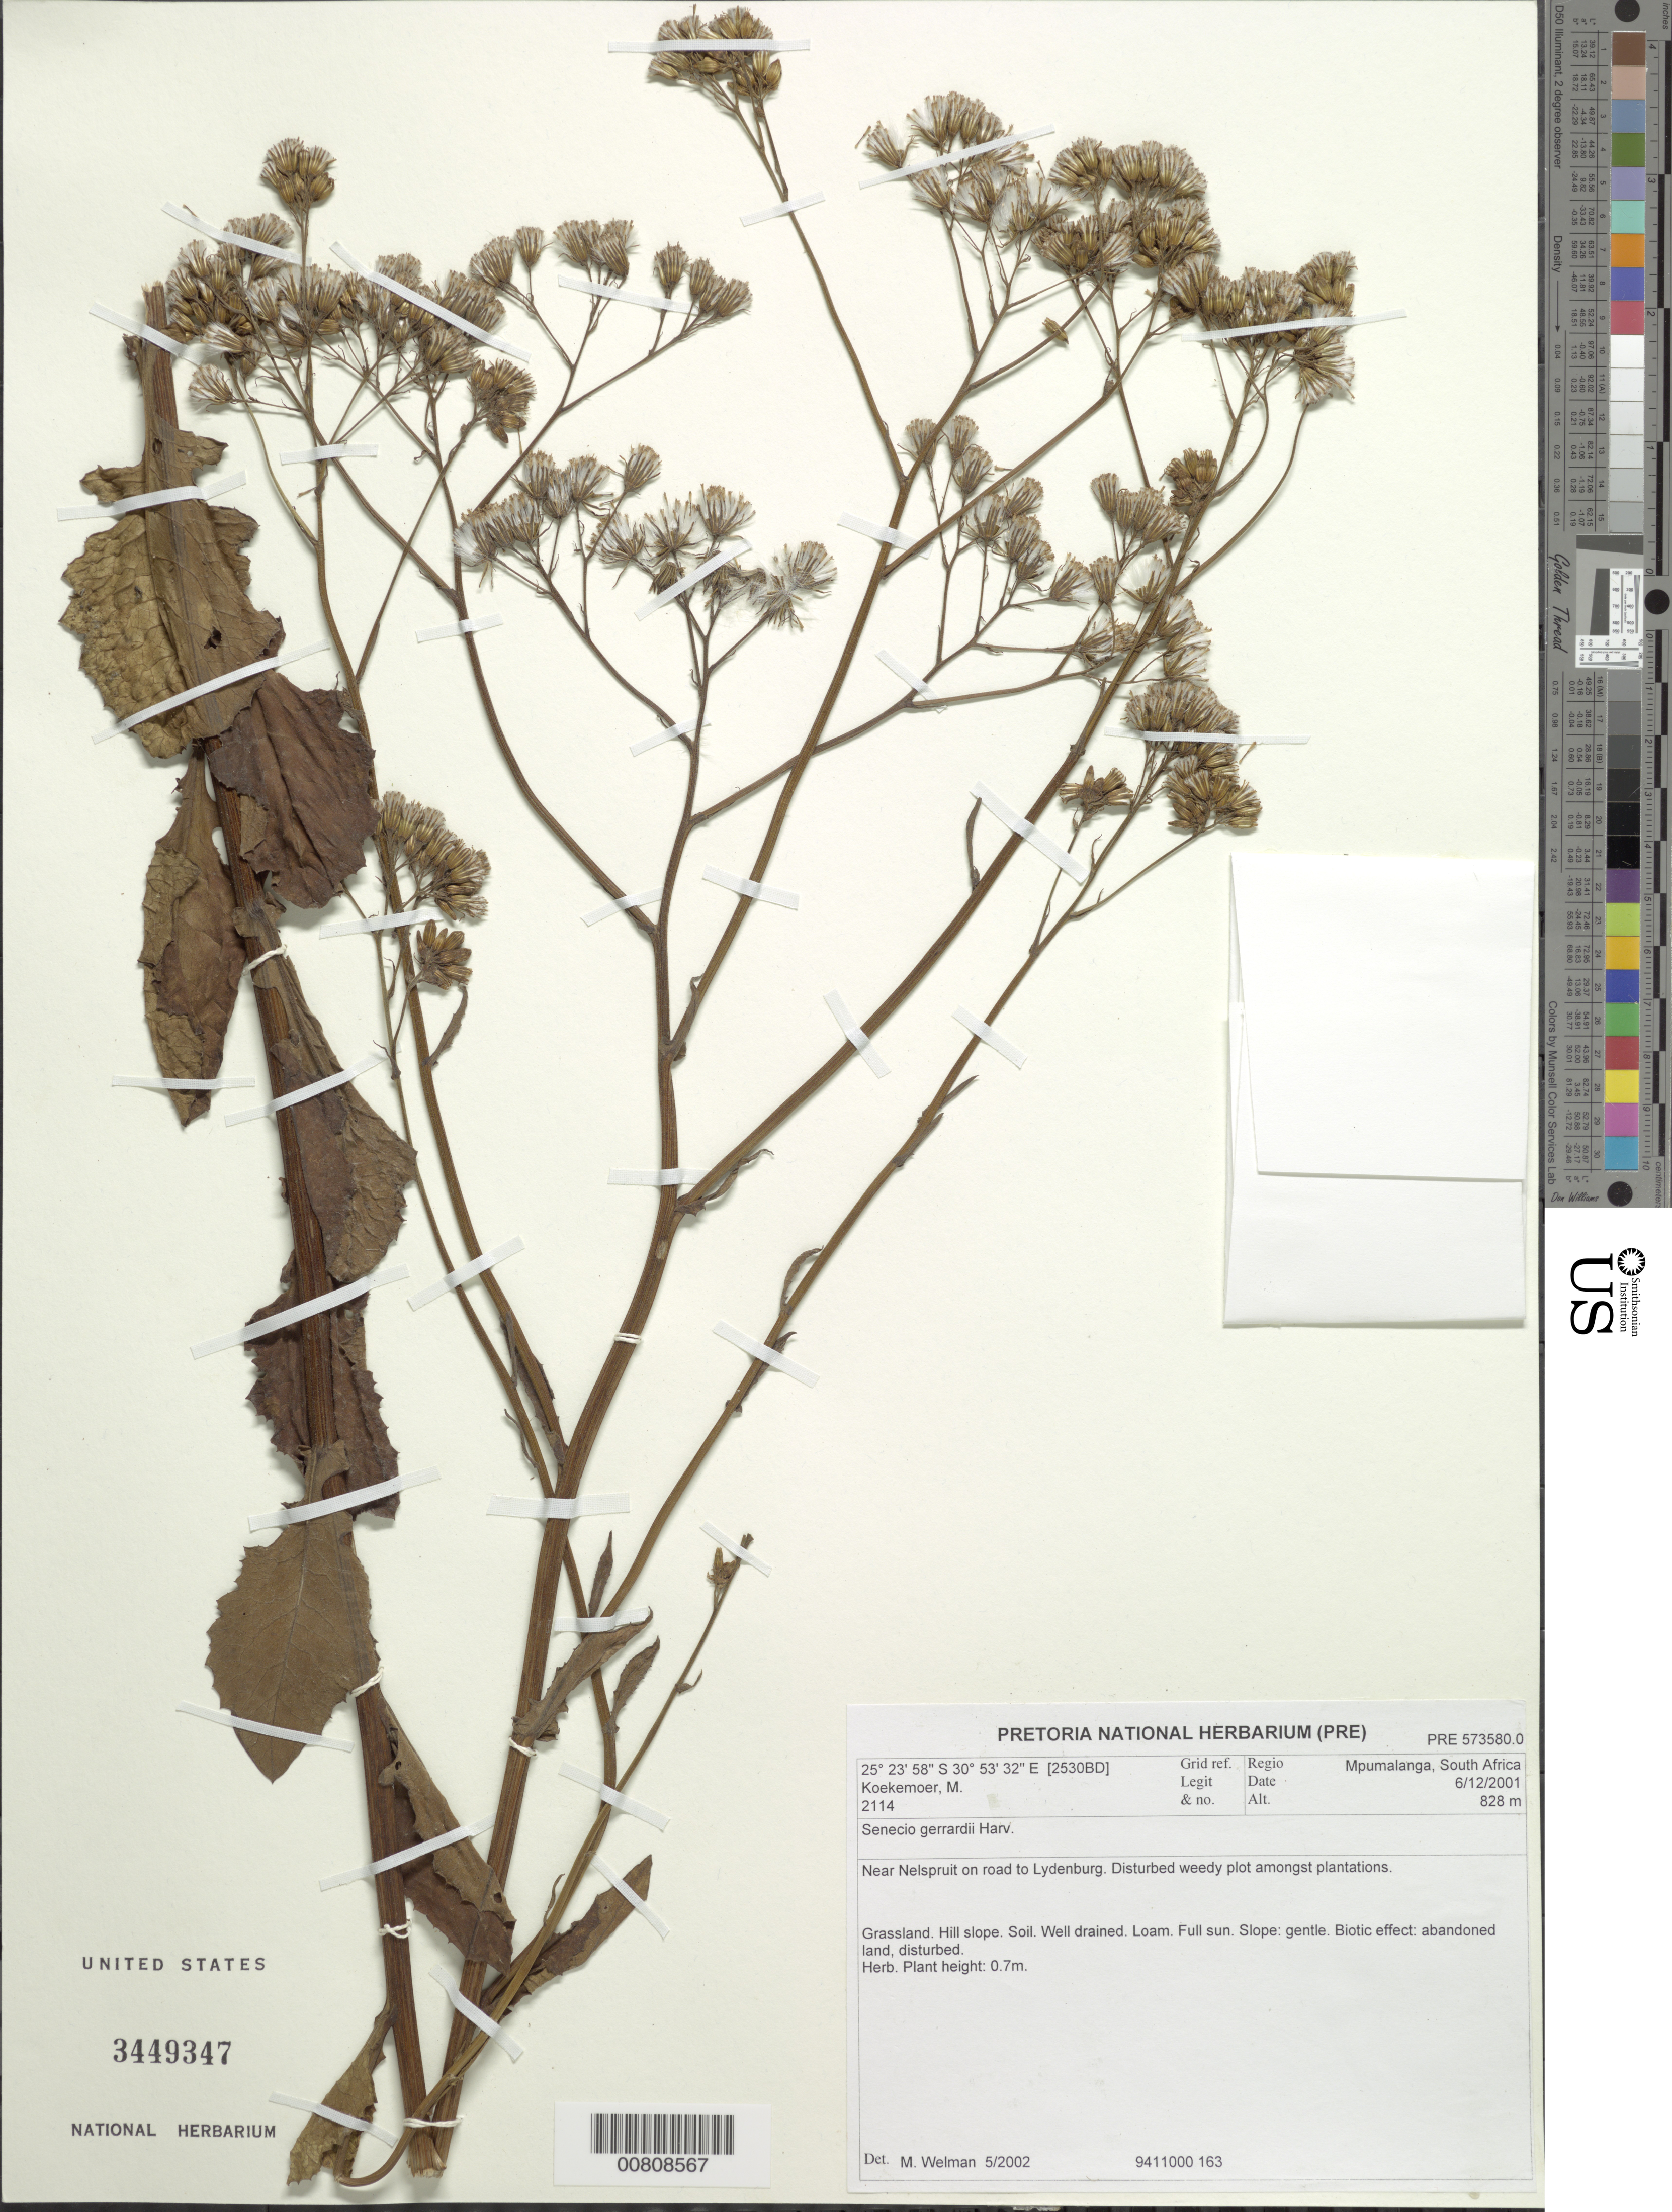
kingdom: Plantae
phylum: Tracheophyta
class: Magnoliopsida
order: Asterales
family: Asteraceae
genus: Senecio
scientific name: Senecio gerardi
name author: Harv.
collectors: M. Koekemoer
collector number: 2114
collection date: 2001-12-06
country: South Africa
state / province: Mpumalanga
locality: near Nelspruit on road to Lydenburg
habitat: Disturbed weedy plot amongst plantations; grassland, hill slope, soil, well-drained, loam, full sun, gentle slope, abandoned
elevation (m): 828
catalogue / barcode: US 3449347